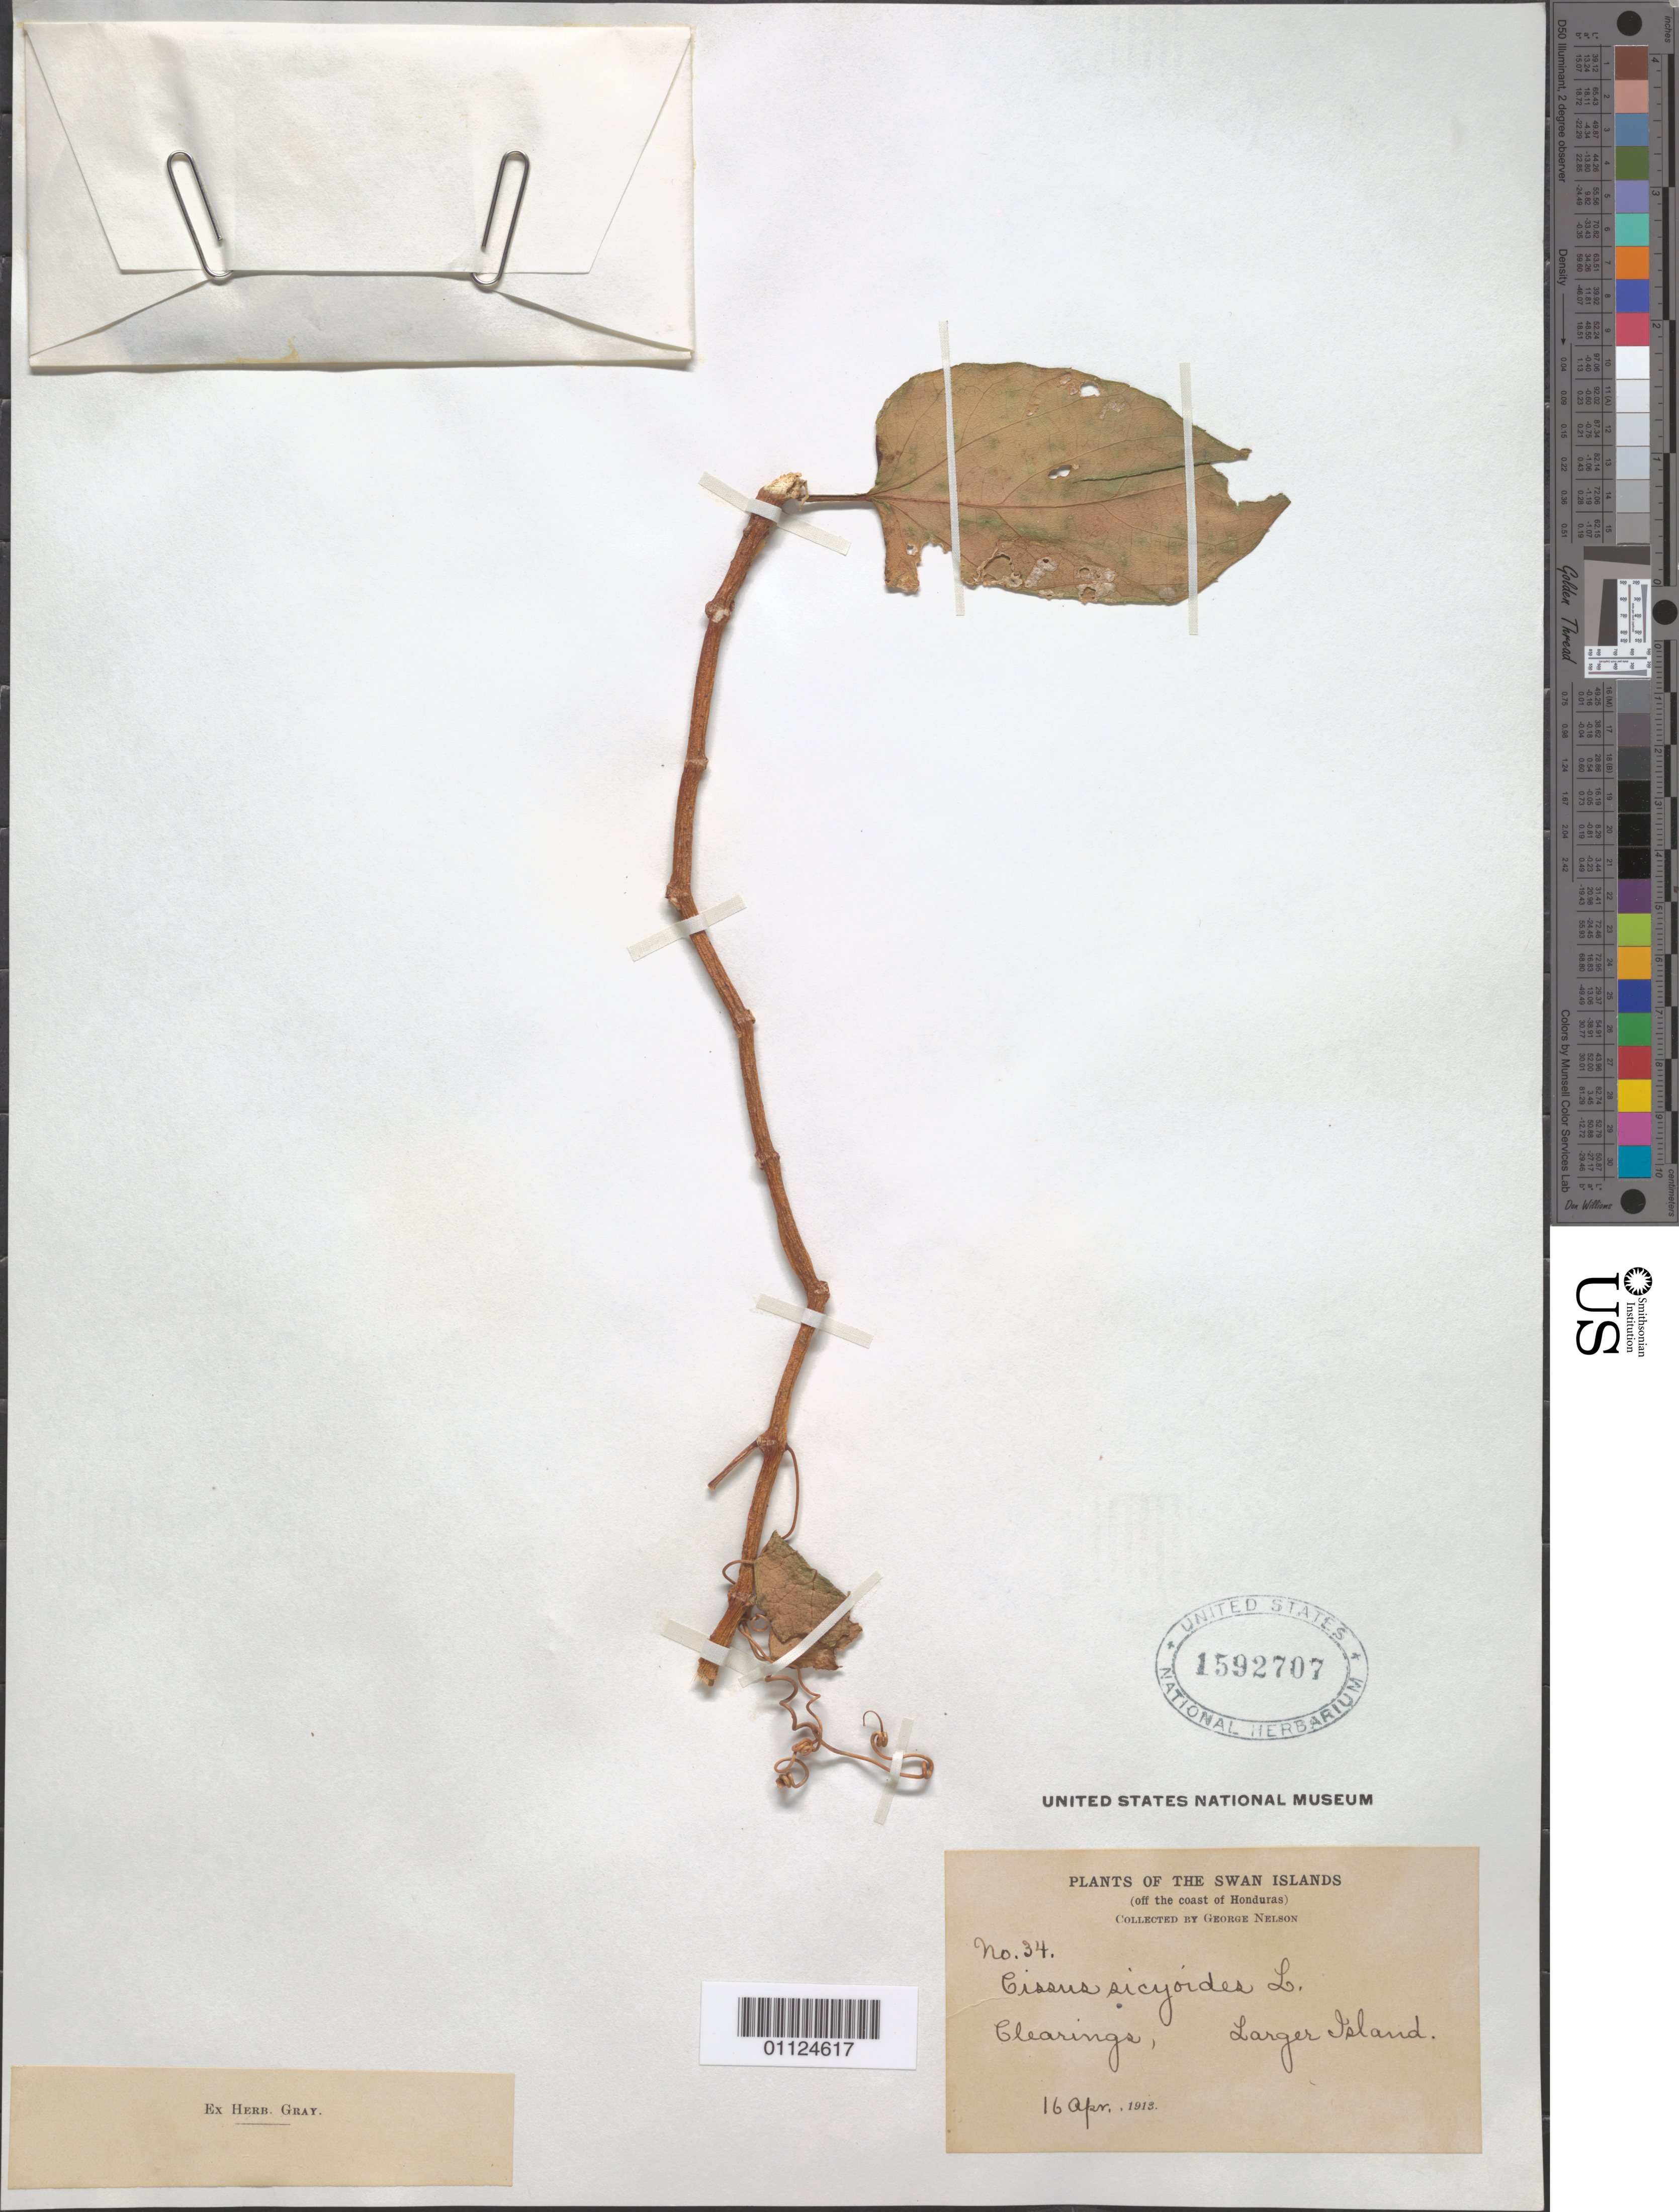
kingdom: Plantae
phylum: Tracheophyta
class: Magnoliopsida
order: Vitales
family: Vitaceae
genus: Cissus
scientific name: Cissus verticillata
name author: (L.) Nicolson & C.E. Jarvis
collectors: G. Nelson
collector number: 34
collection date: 1913-04-16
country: Honduras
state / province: Islas de la Bahía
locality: Swan Islands.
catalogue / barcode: US 1592707